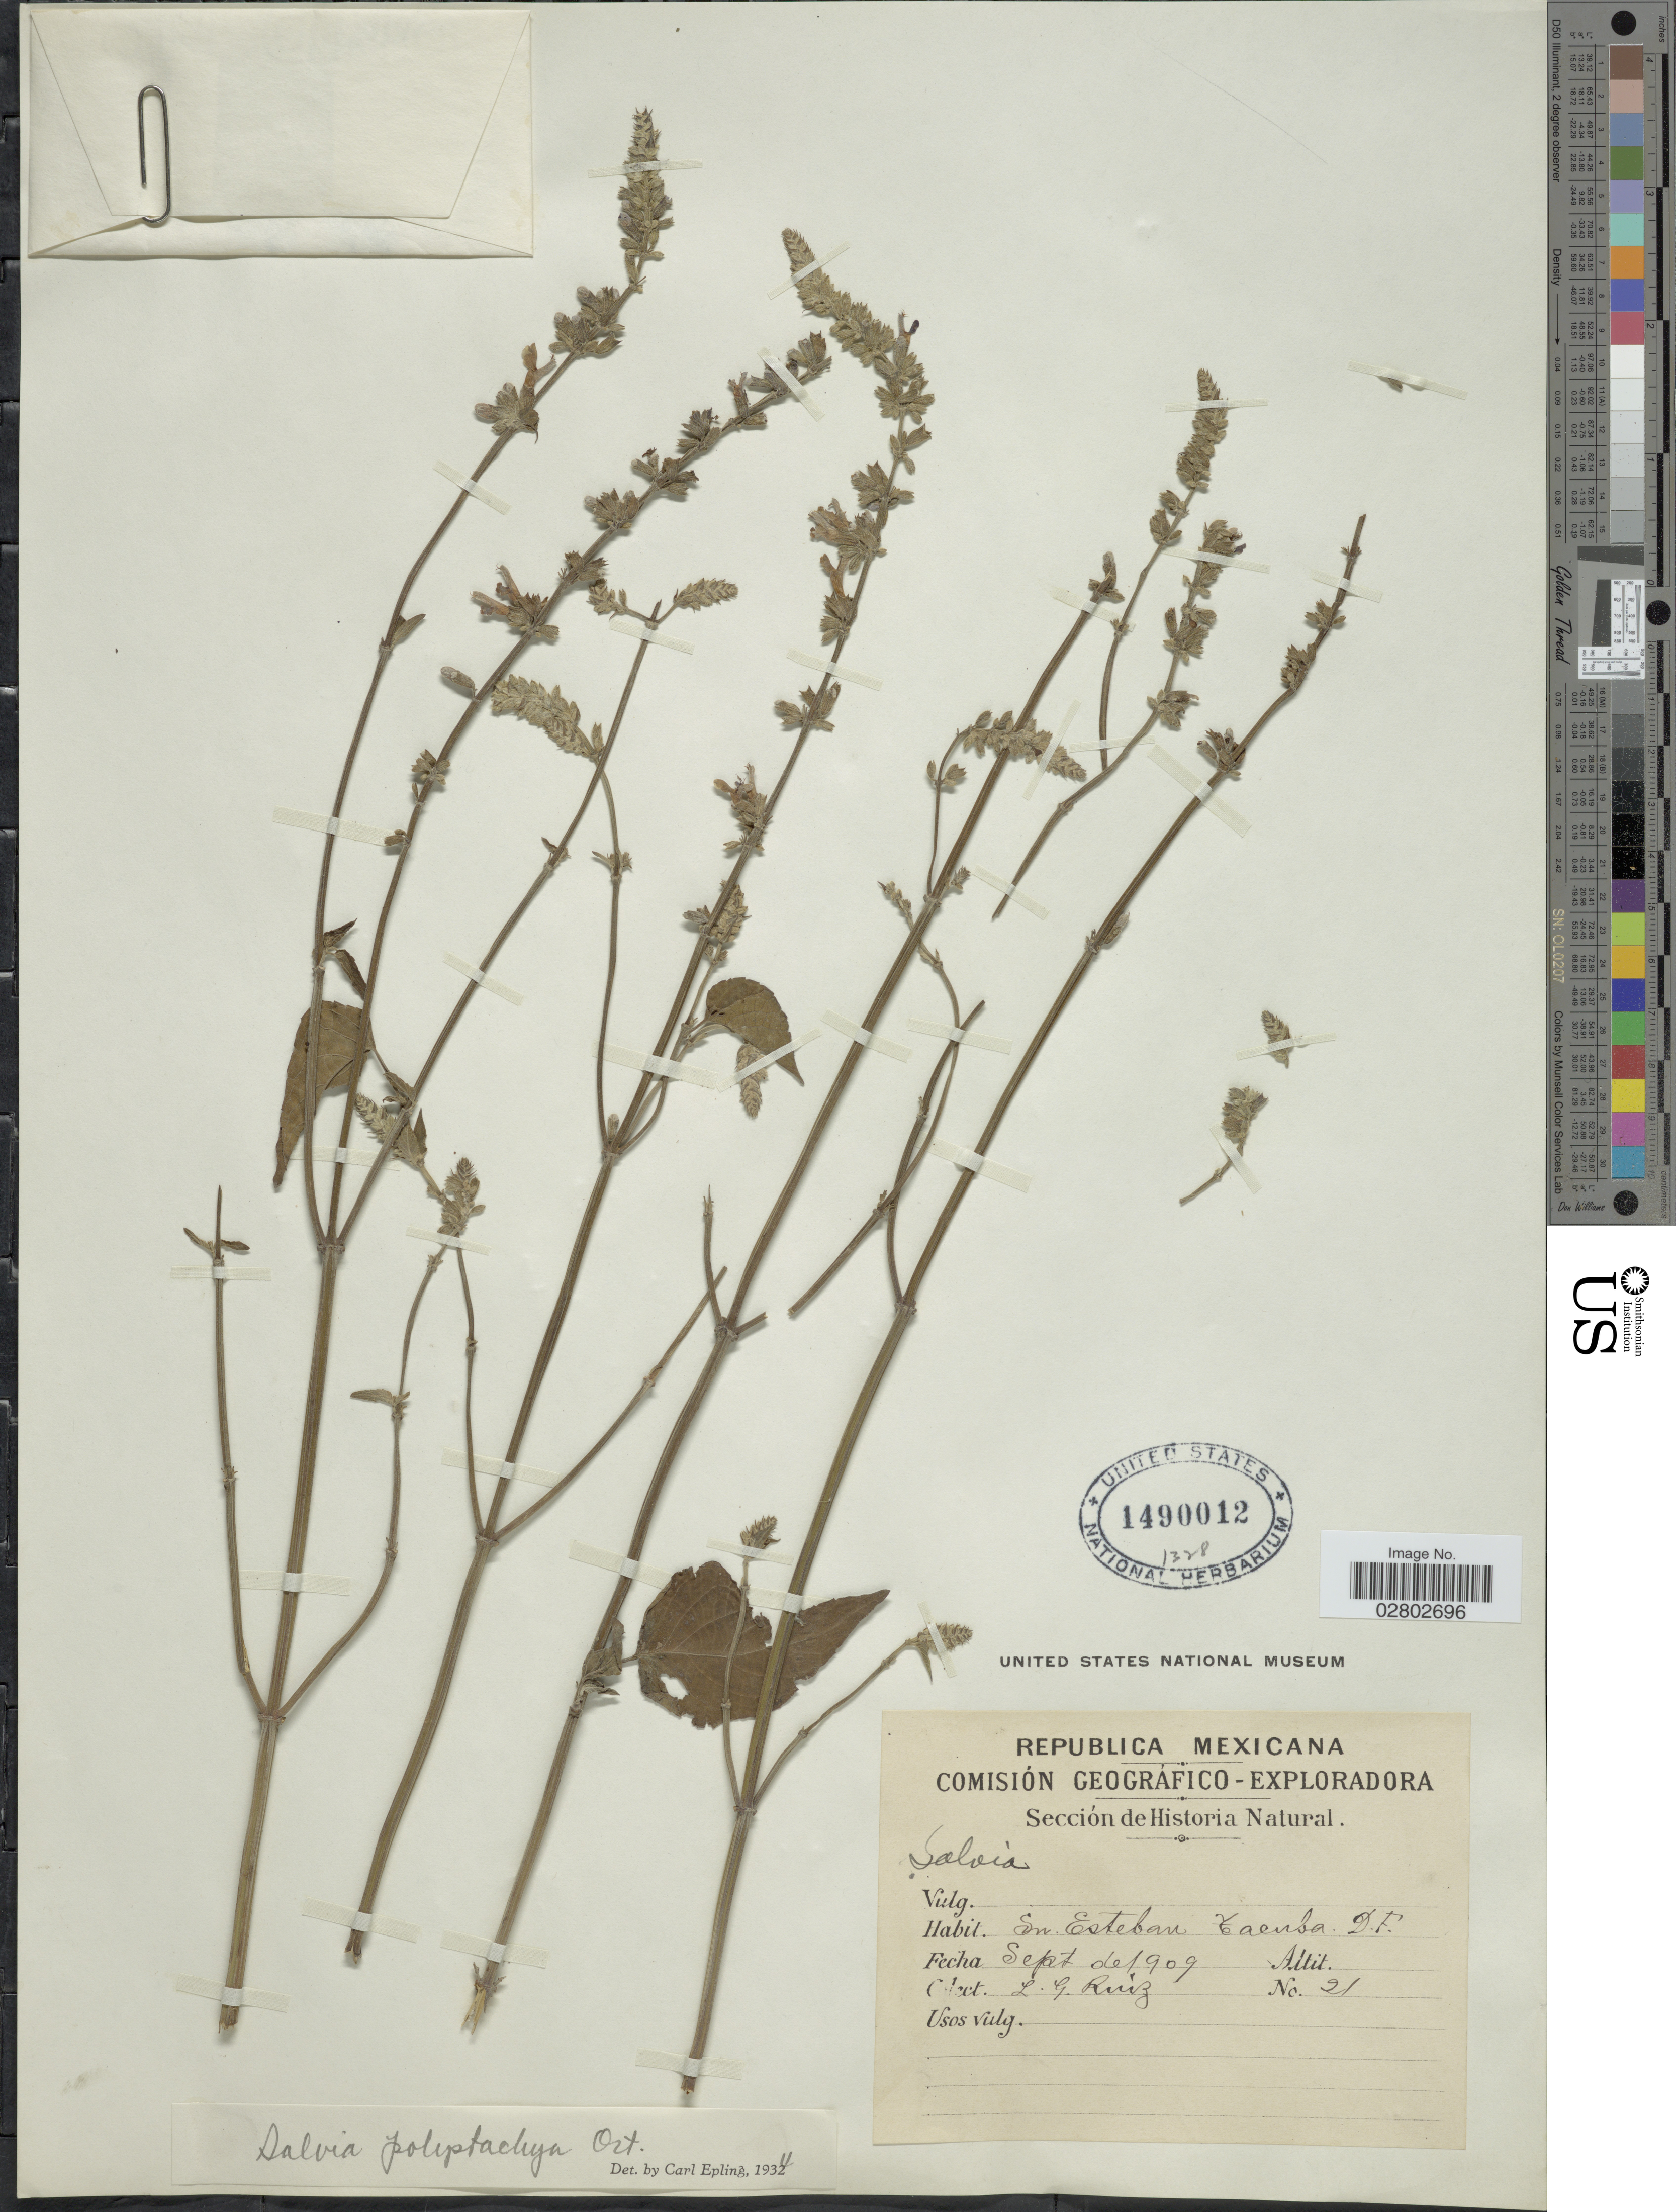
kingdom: Plantae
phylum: Tracheophyta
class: Magnoliopsida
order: Lamiales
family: Lamiaceae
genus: Salvia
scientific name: Salvia polystachya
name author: Cav.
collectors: L. G. Ruiz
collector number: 21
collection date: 1909-09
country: Mexico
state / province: Distrito Federal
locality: Sn. Esteban Tacuba.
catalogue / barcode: US 1490012